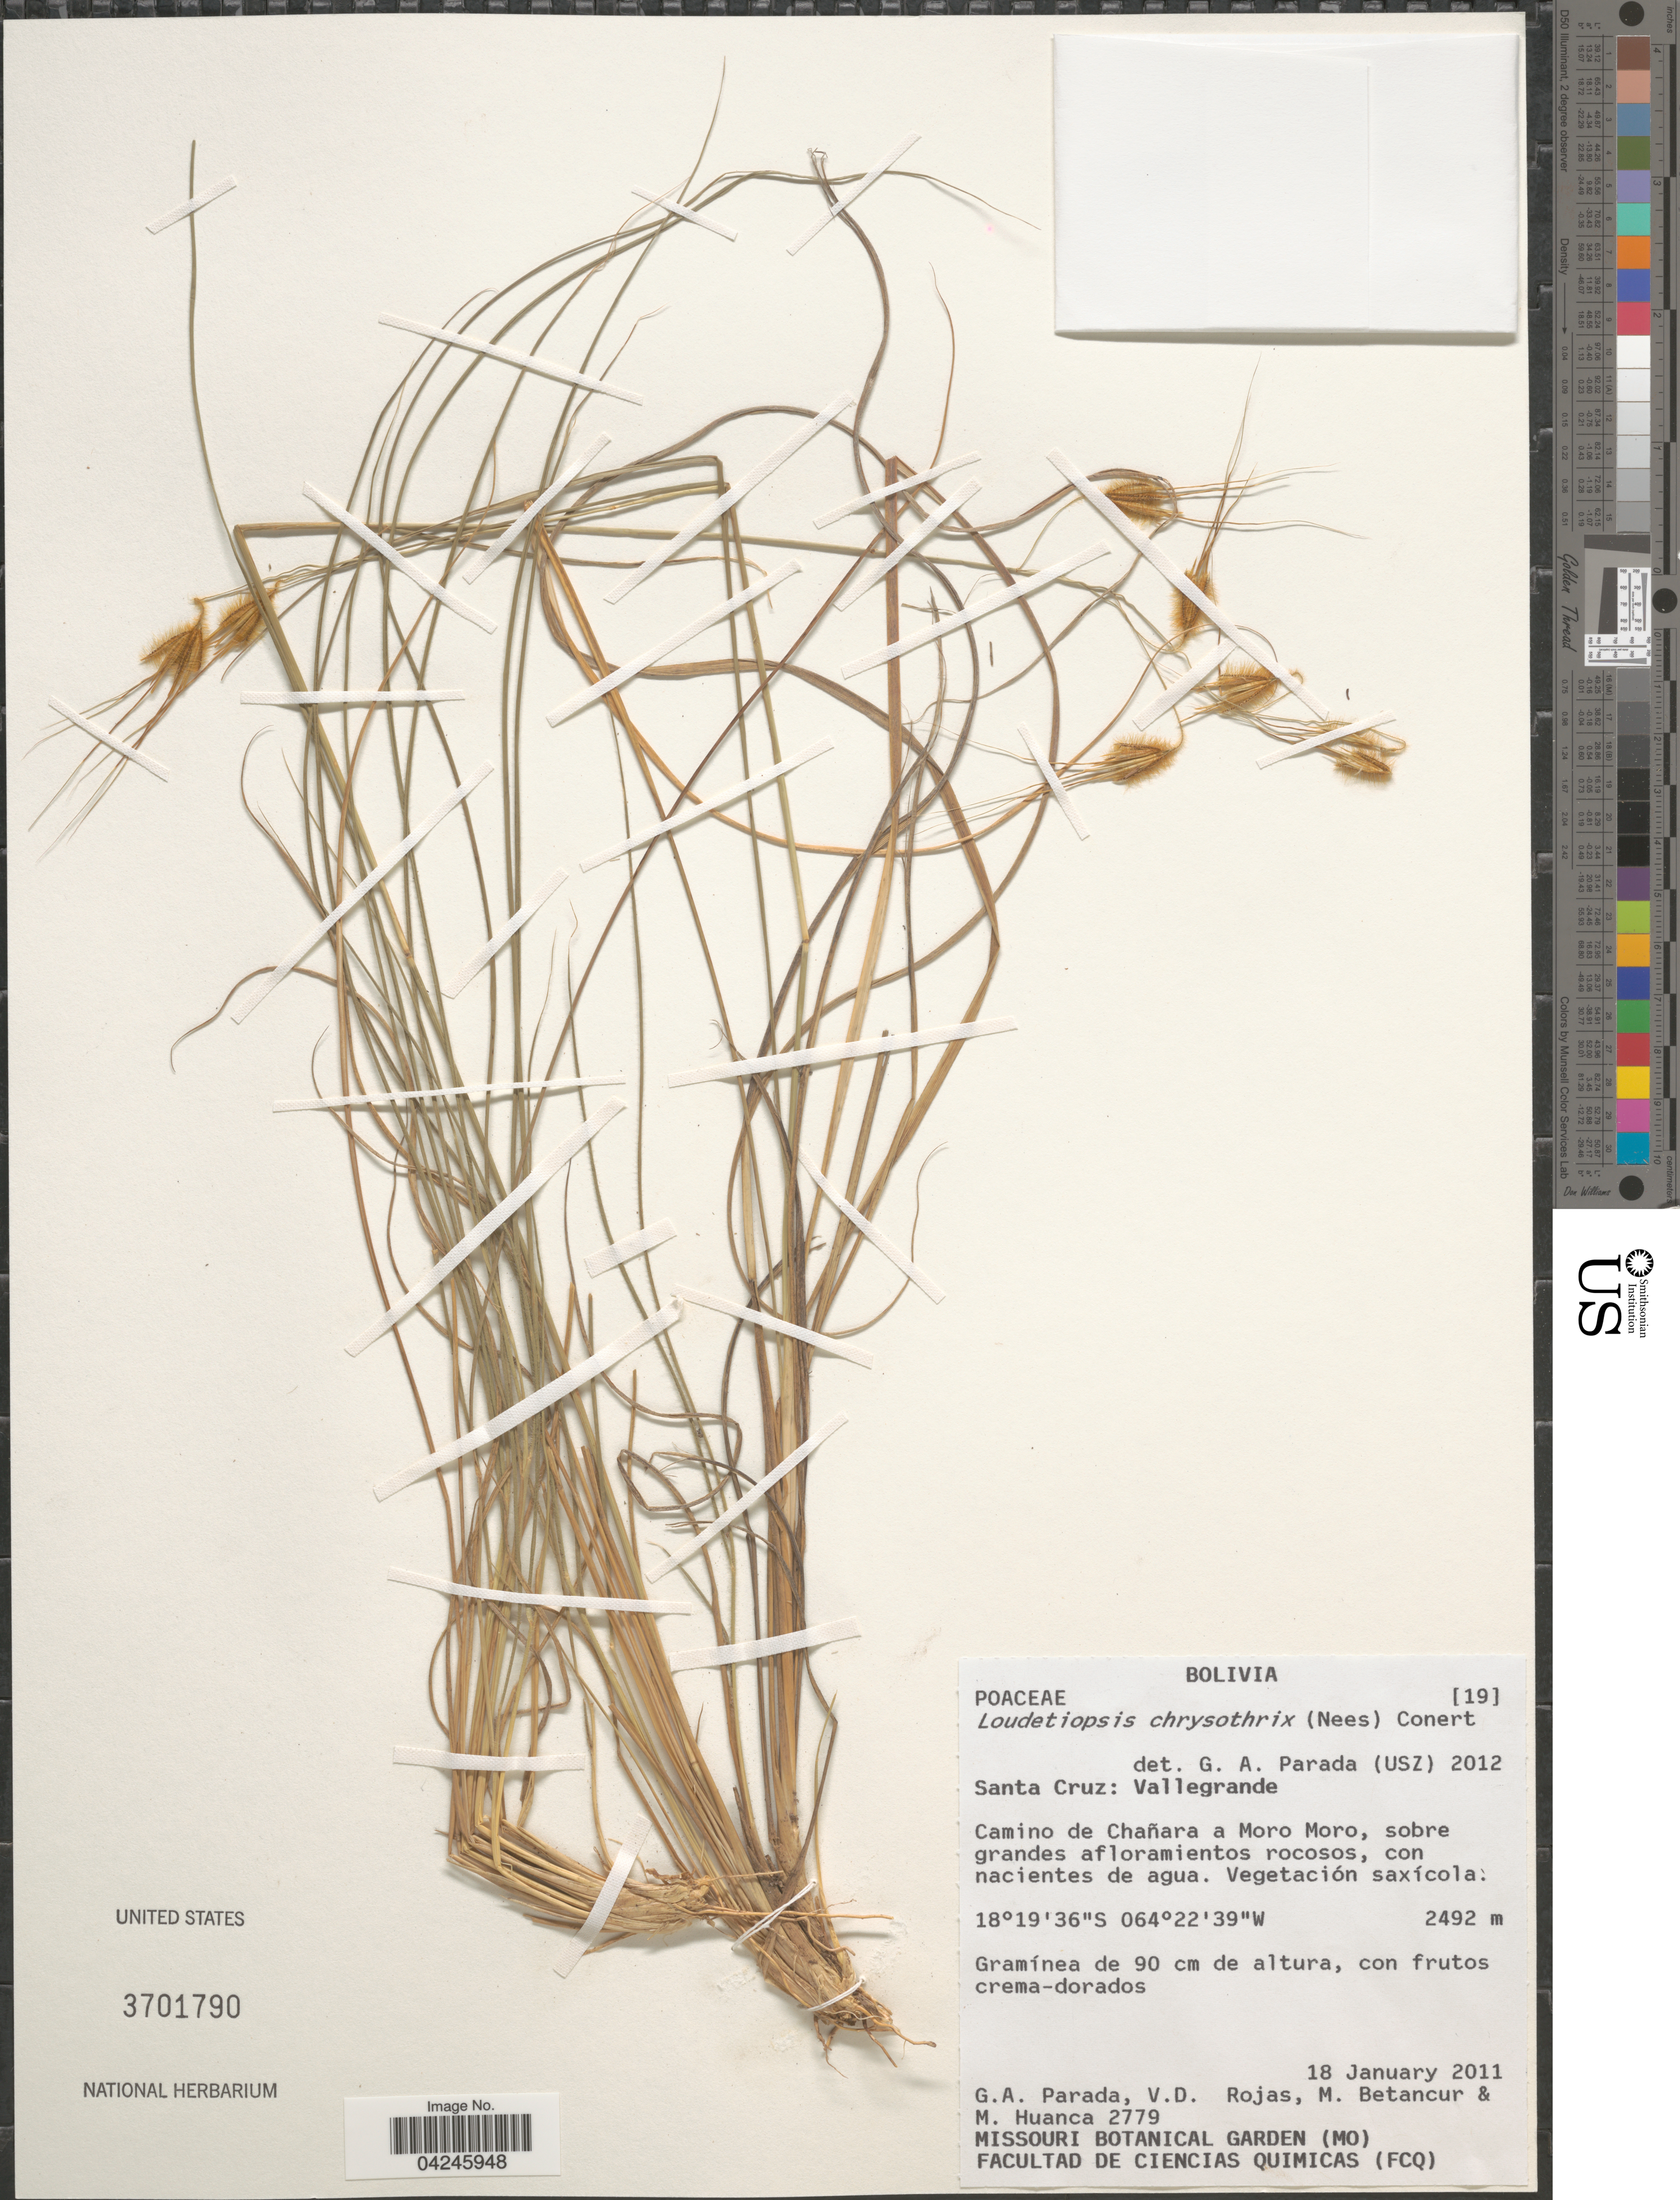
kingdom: Plantae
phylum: Tracheophyta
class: Liliopsida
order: Poales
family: Poaceae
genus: Loudetiopsis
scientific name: Loudetiopsis chrysothrix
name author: (Nees) Conert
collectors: G. Parada, V. Rojas, Betancur, M. & M. Huanca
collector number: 2779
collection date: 2011-01-18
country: Bolivia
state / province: Santa Cruz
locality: Vallegrande. Camino de Chañara a Moro Moro, sobre grandes afloramientos rocosos, con nacientes de agua.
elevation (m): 2492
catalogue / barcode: US 3701790